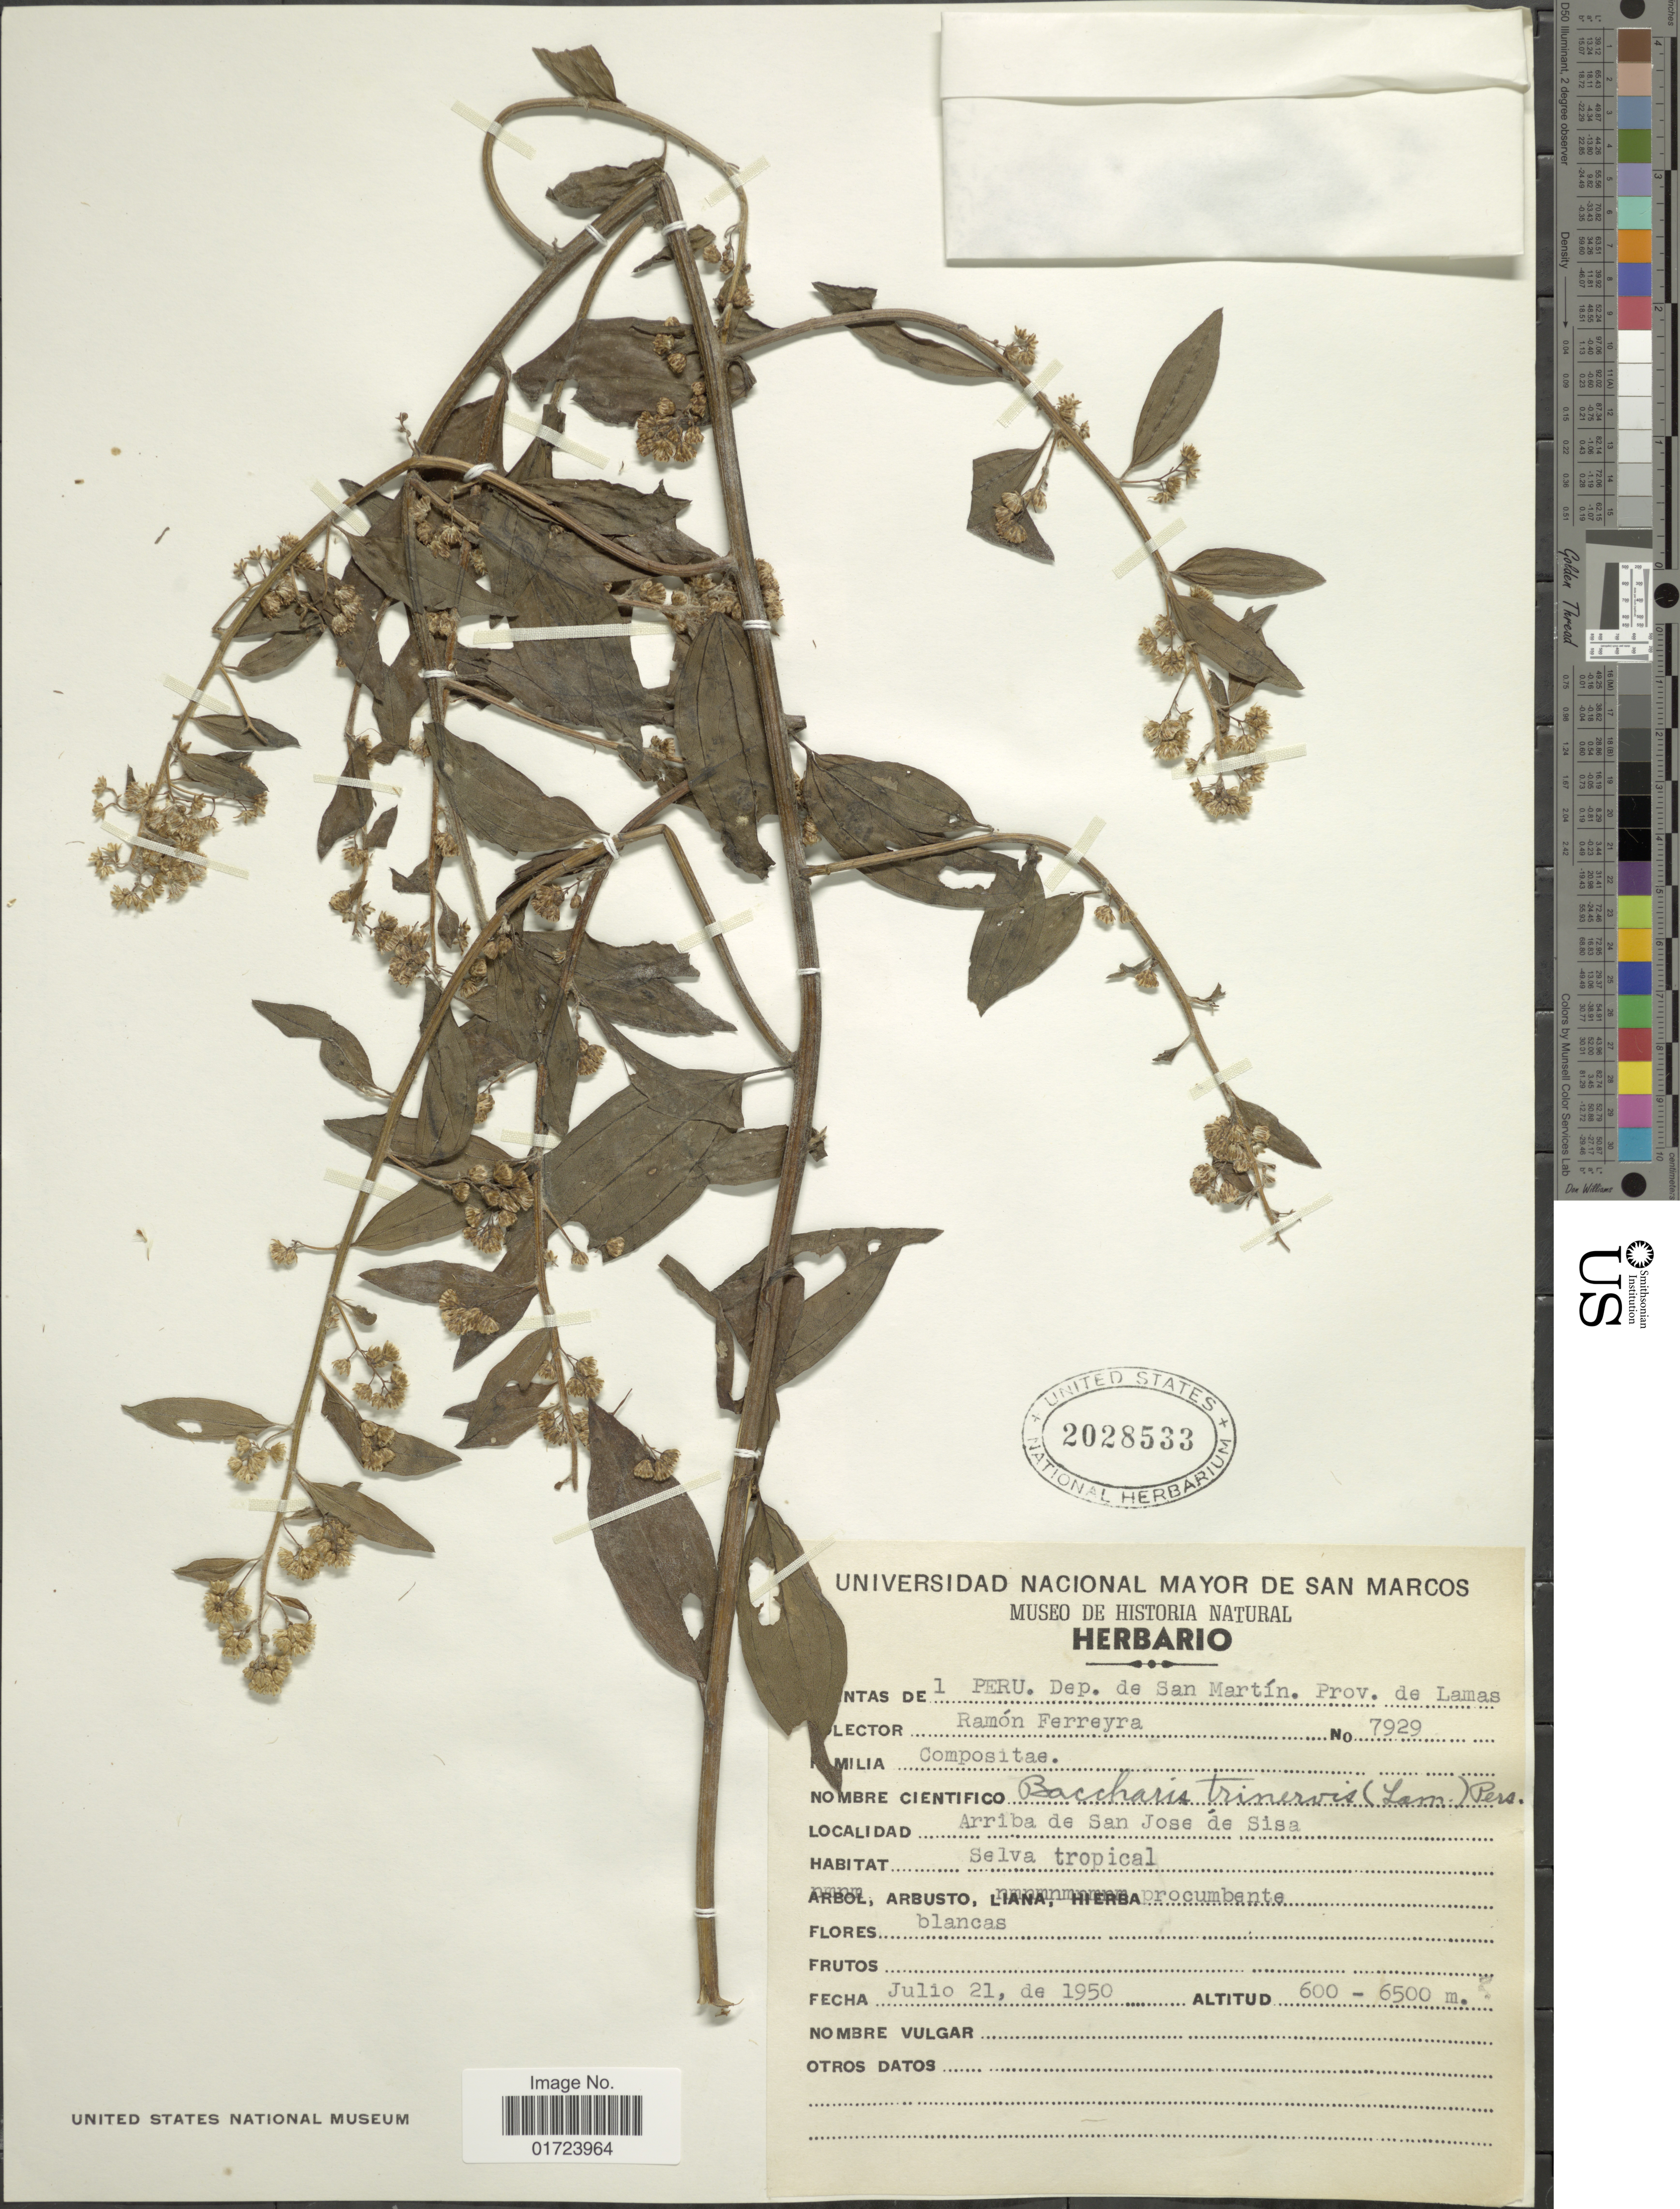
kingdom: Plantae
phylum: Tracheophyta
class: Magnoliopsida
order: Asterales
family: Asteraceae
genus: Baccharis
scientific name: Baccharis trinervis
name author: (Lam.) Pers.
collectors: R. A. Ferreyra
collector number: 7929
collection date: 1950-07-21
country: Peru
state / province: San Martín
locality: Peru, Dep. de San Martin, Prov. de Lamas. Arriba de San Jose de Sisa.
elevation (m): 600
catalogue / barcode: US 2028533